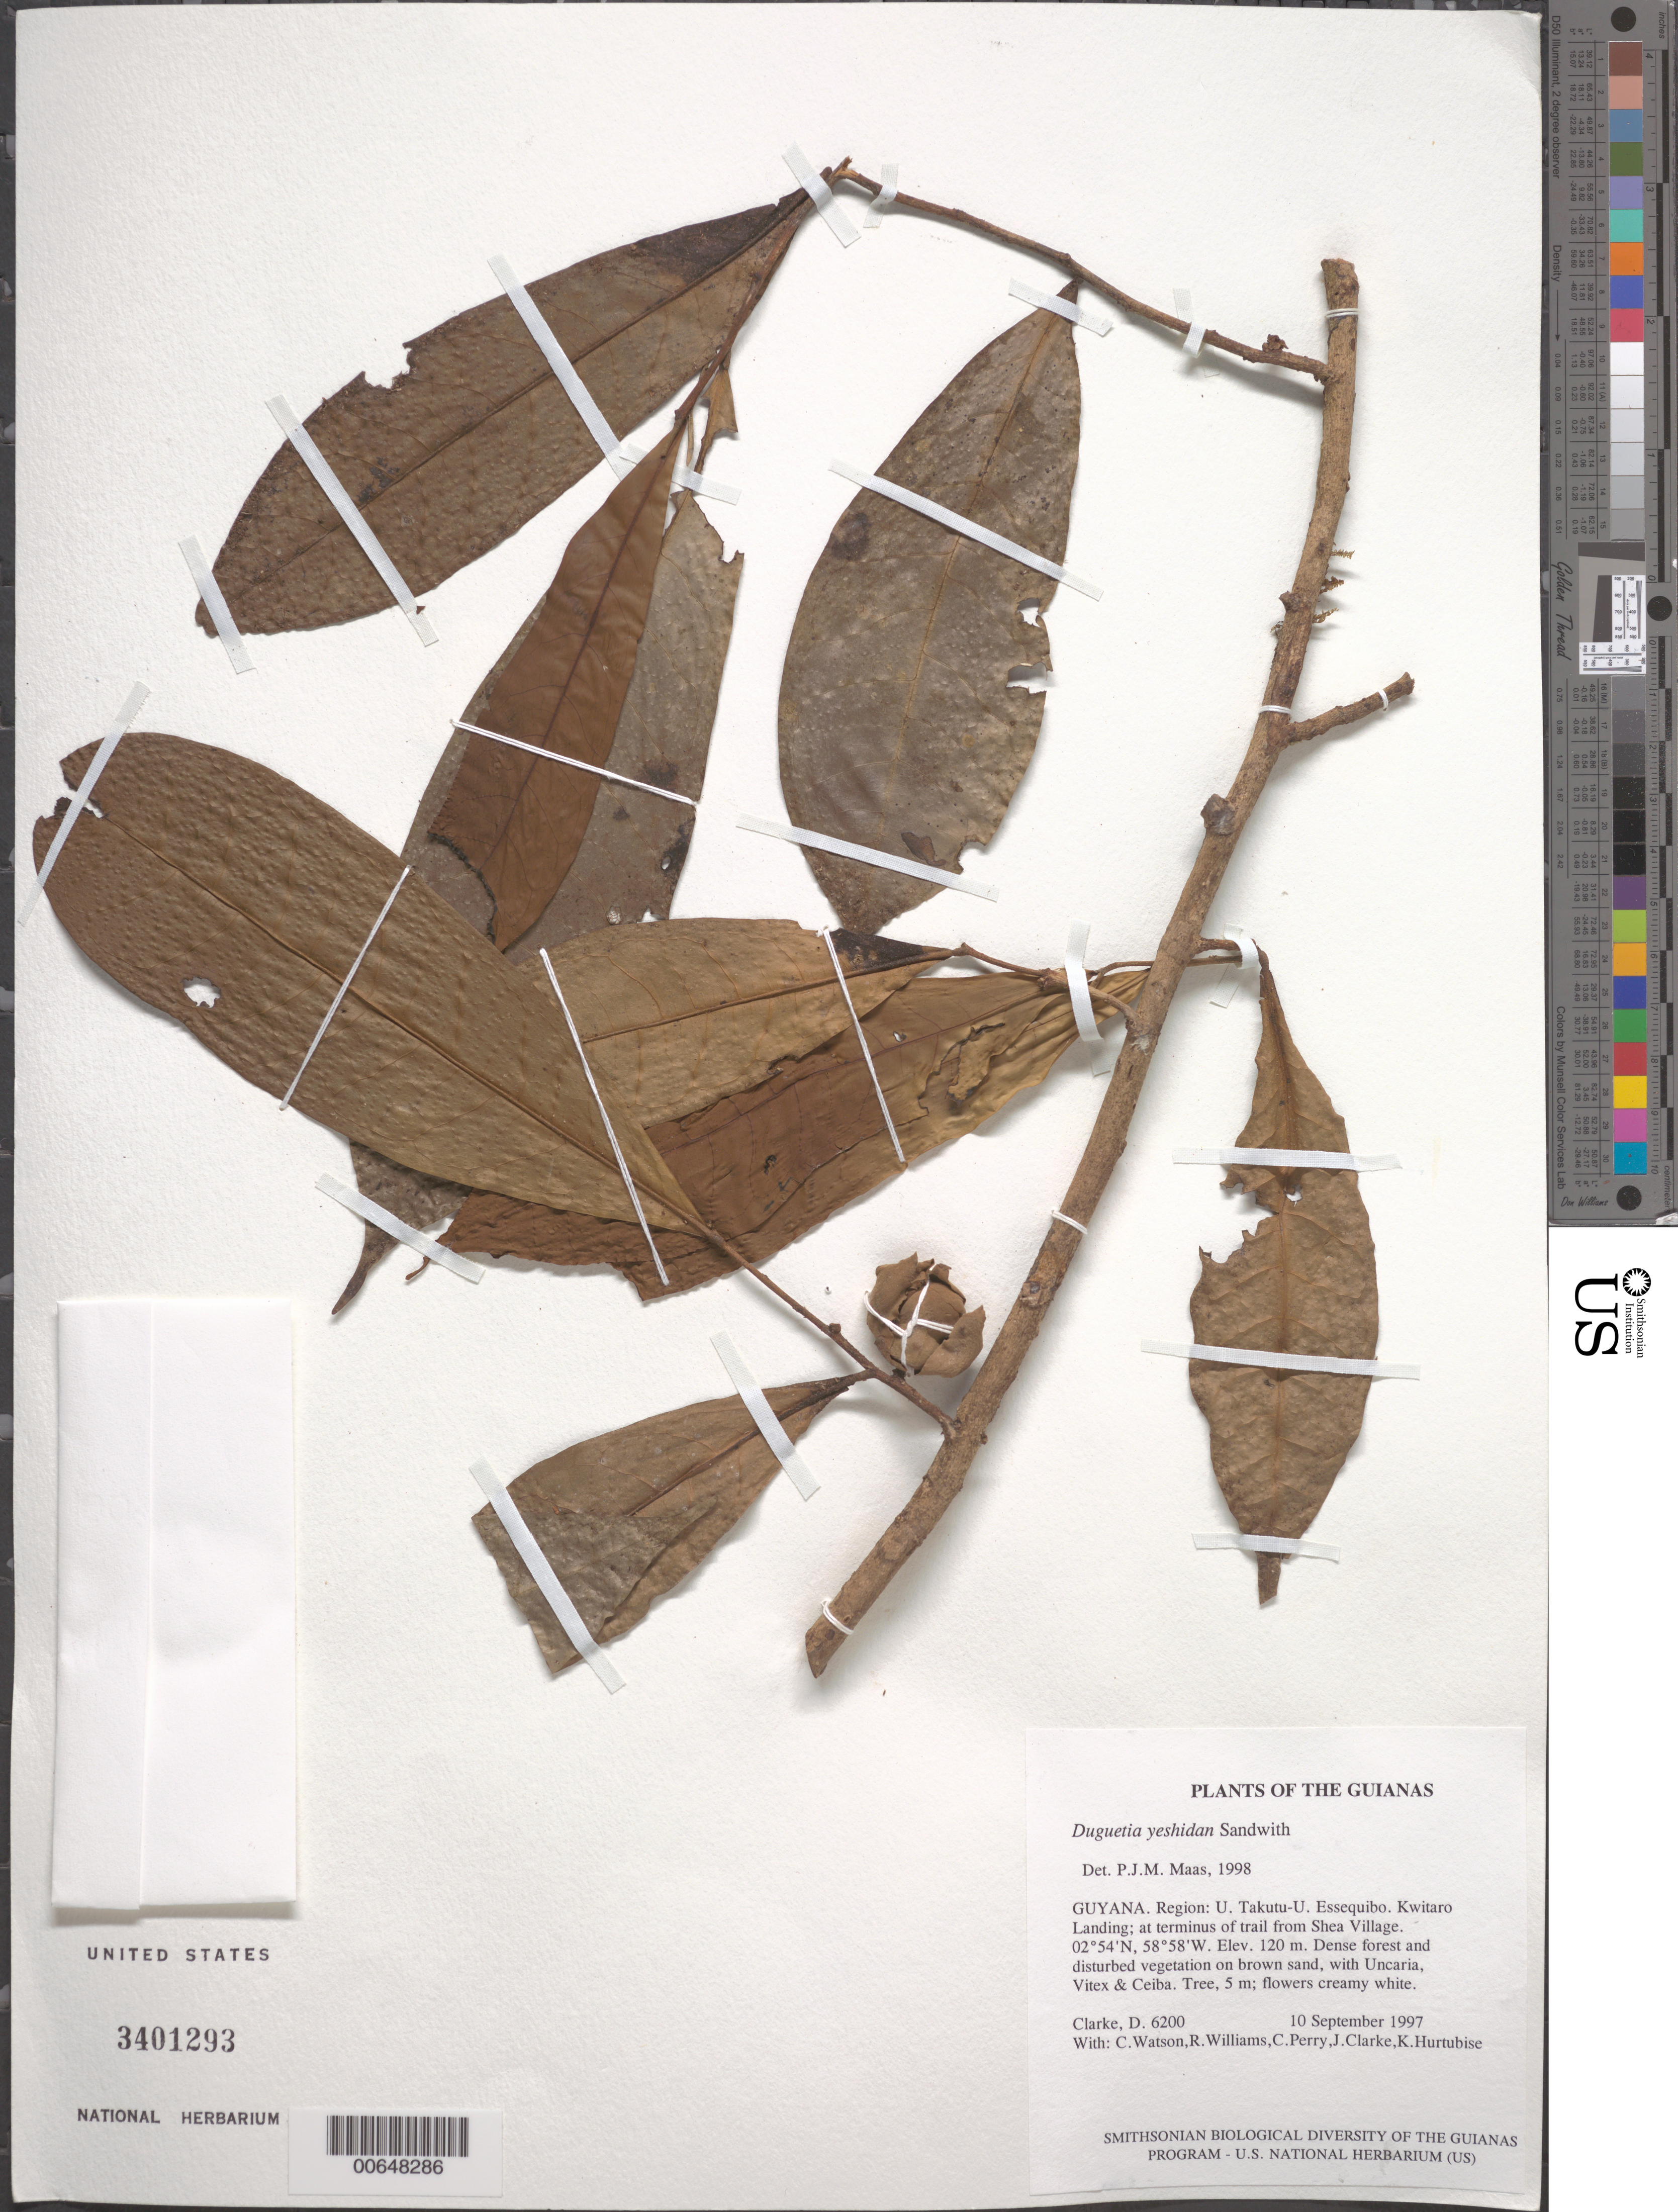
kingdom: Plantae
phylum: Tracheophyta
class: Magnoliopsida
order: Magnoliales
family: Annonaceae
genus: Duguetia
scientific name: Duguetia yeshidan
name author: Sandwith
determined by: Maas, Paul J. M.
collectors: H. D. Clarke, C. Watson, R. Williams, C. Perry, J. Clarke & K. Hurtubise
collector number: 6200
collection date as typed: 10 September 1997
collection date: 1997-09-10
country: Guyana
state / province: U. Takutu-U. Essequibo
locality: Kwitaro Landing; at terminus of trail from Shea Village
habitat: Dense forest and disturbed vegetation on brown sand, with Uncaria, Vitex & Ceiba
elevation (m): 120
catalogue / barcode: US 3401293